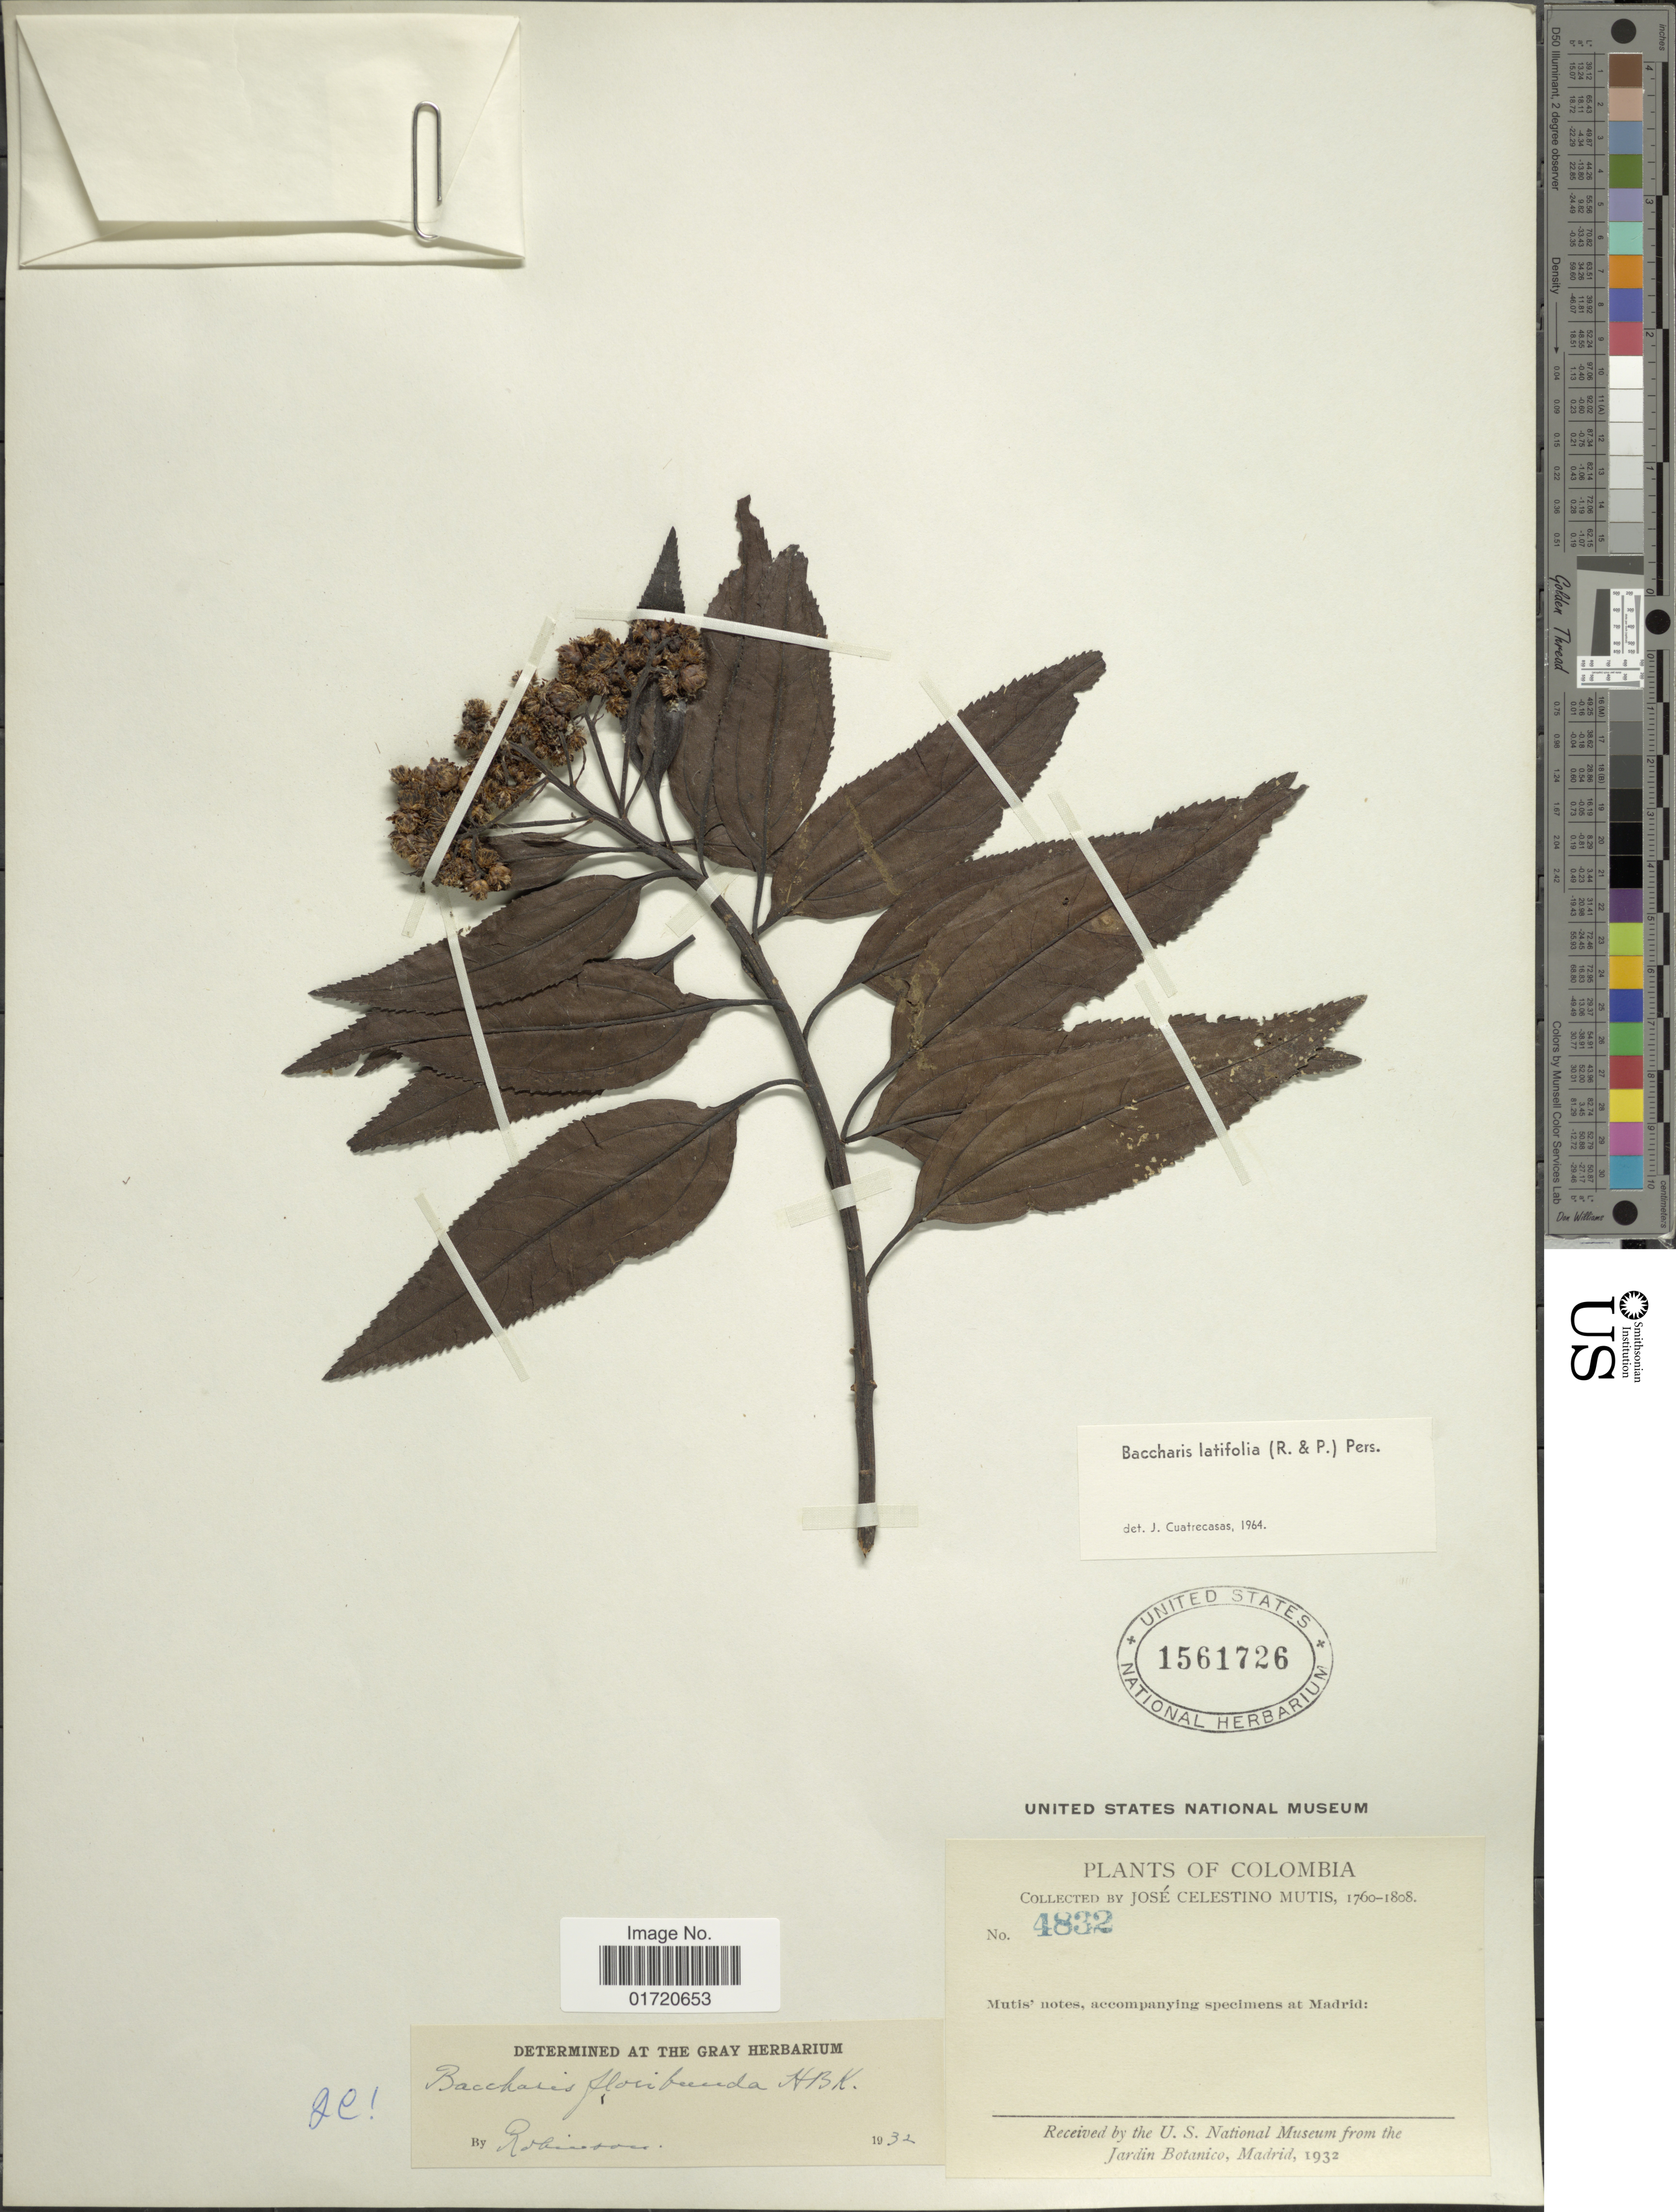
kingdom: Plantae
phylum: Tracheophyta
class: Magnoliopsida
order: Asterales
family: Asteraceae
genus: Baccharis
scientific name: Baccharis latifolia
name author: (Ruiz & Pav.) Pers.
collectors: J. C. B. Mutis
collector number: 4832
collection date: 1760/1808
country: Colombia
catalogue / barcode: US 1561726